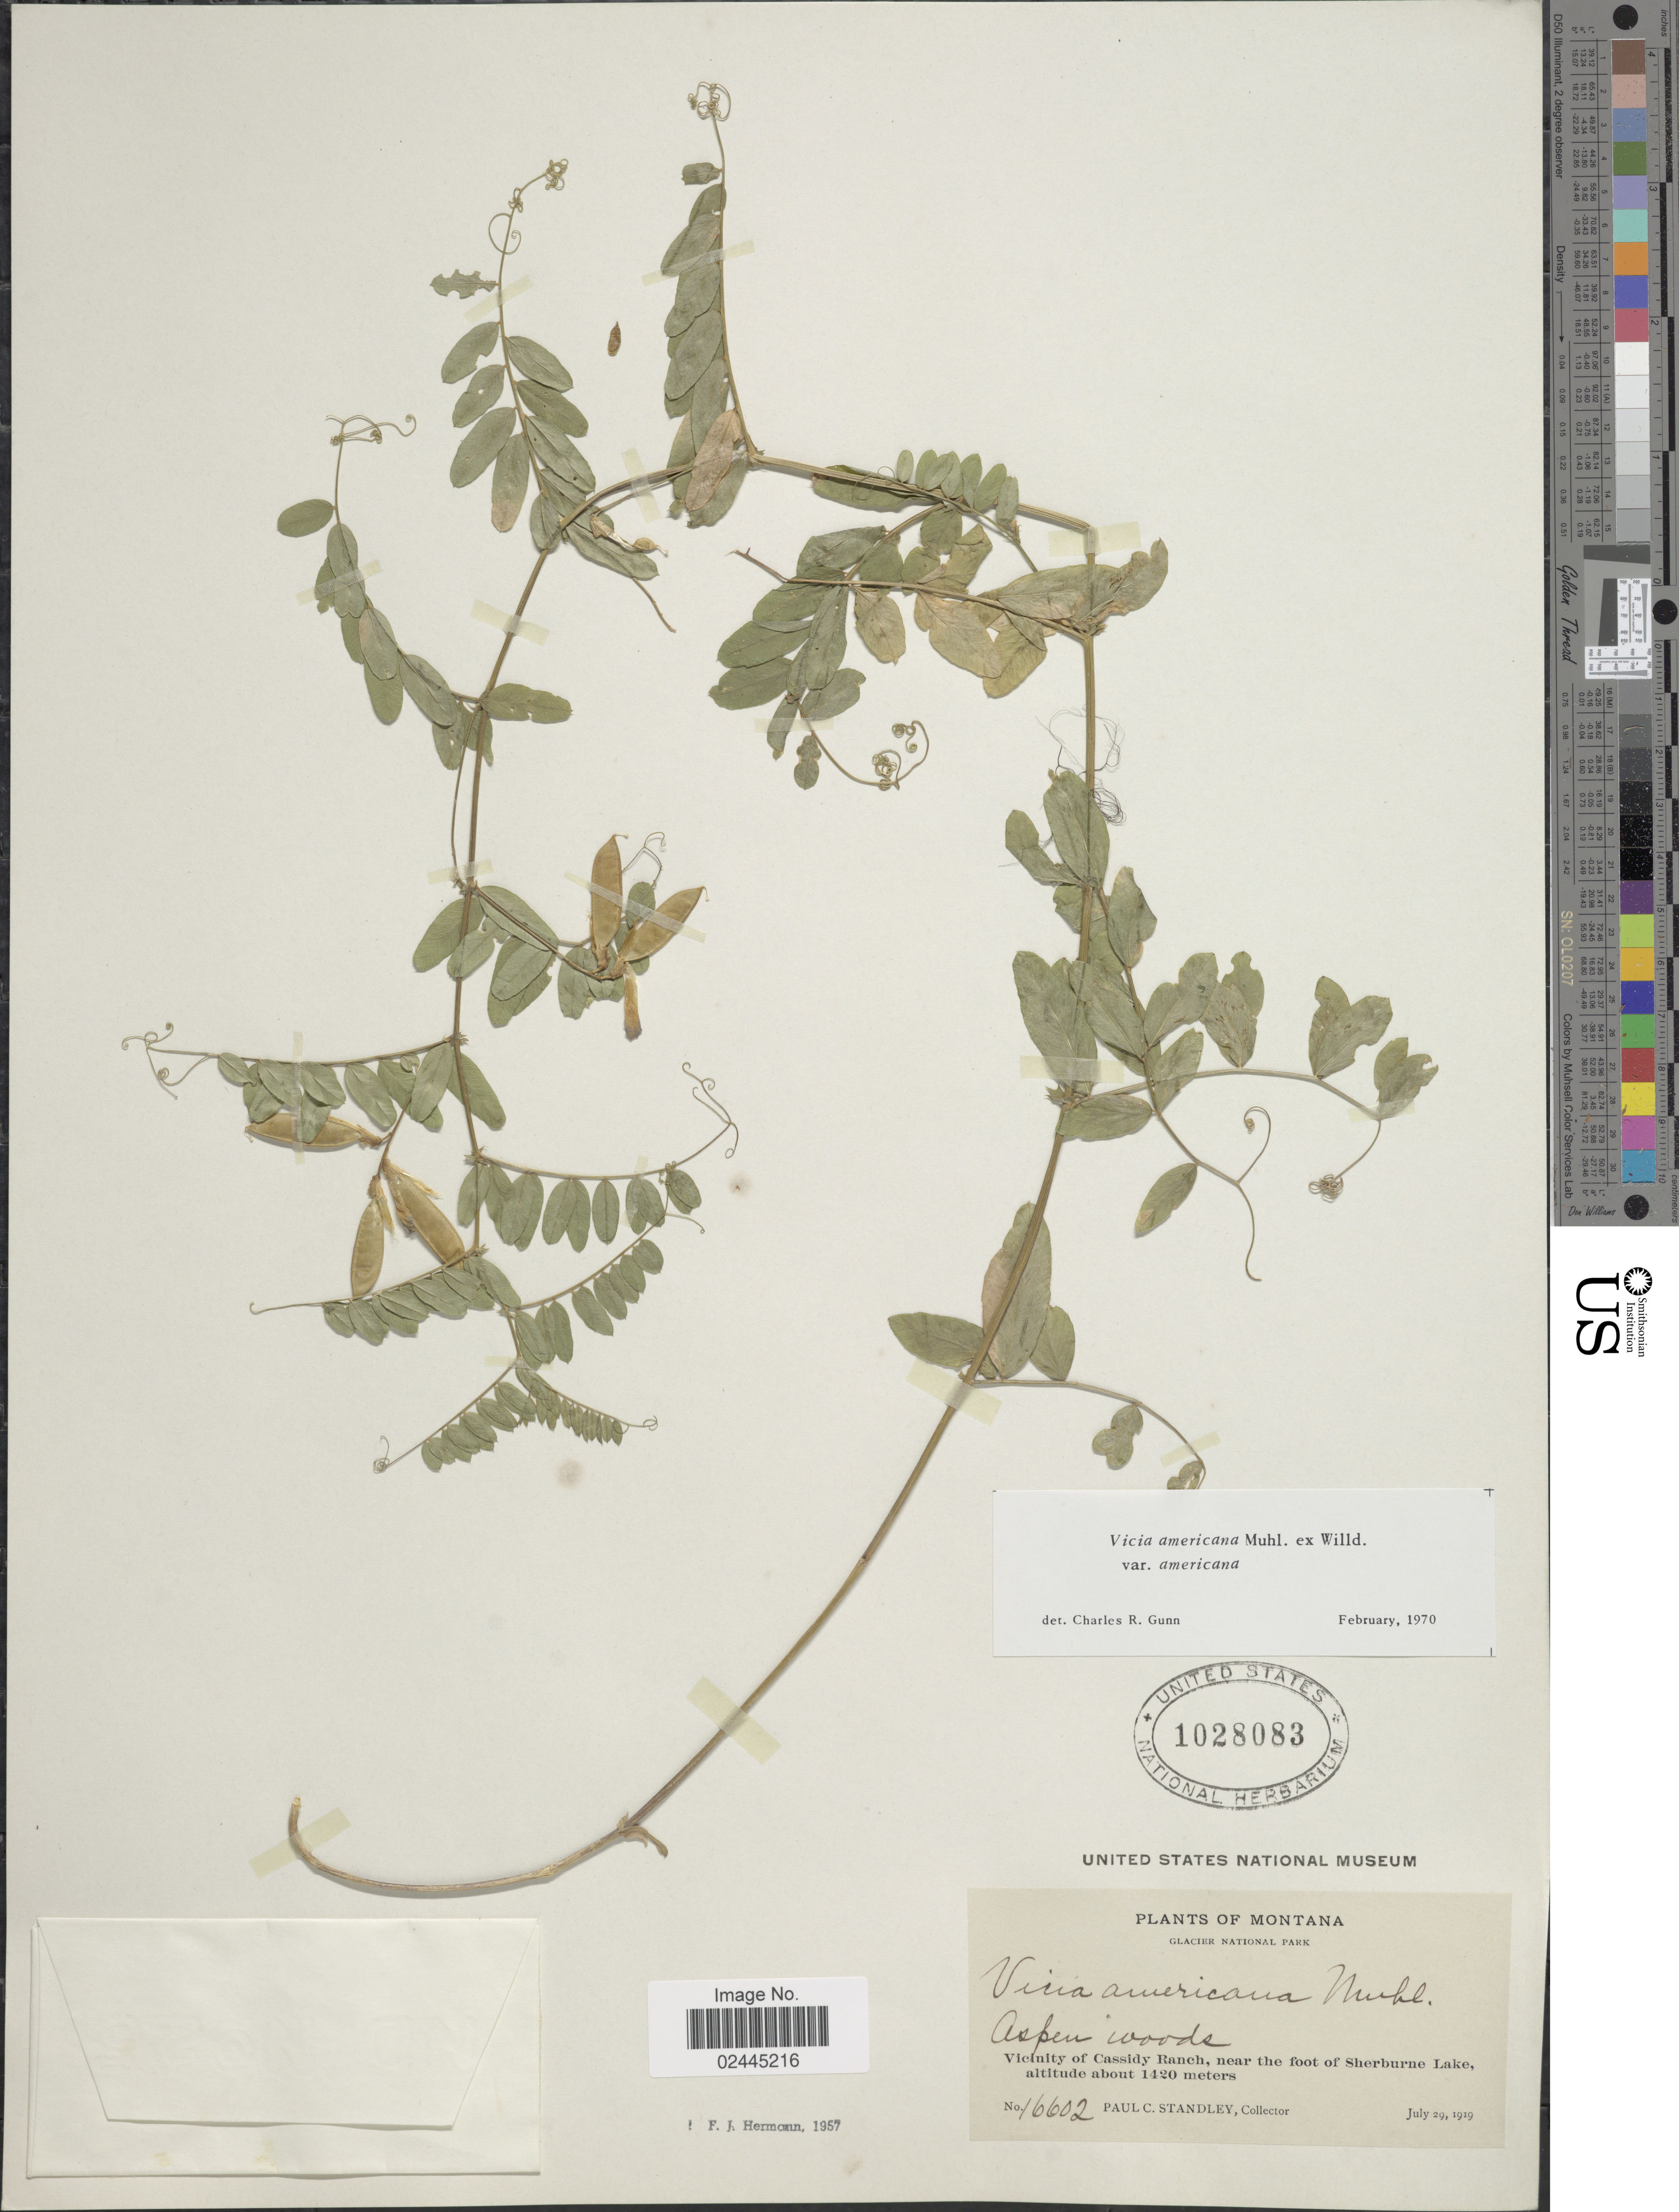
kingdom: Plantae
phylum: Tracheophyta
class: Magnoliopsida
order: Fabales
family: Fabaceae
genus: Vicia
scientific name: Vicia americana var. americana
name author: Muhl. ex Willd.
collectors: P. C. Standley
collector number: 16602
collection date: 1919-07-29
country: United States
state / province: Montana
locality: Glacier National Park. Vicinity of Cassidy Ranch, near the foot of Sherburne Lake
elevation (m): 1420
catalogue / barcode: US 1028083